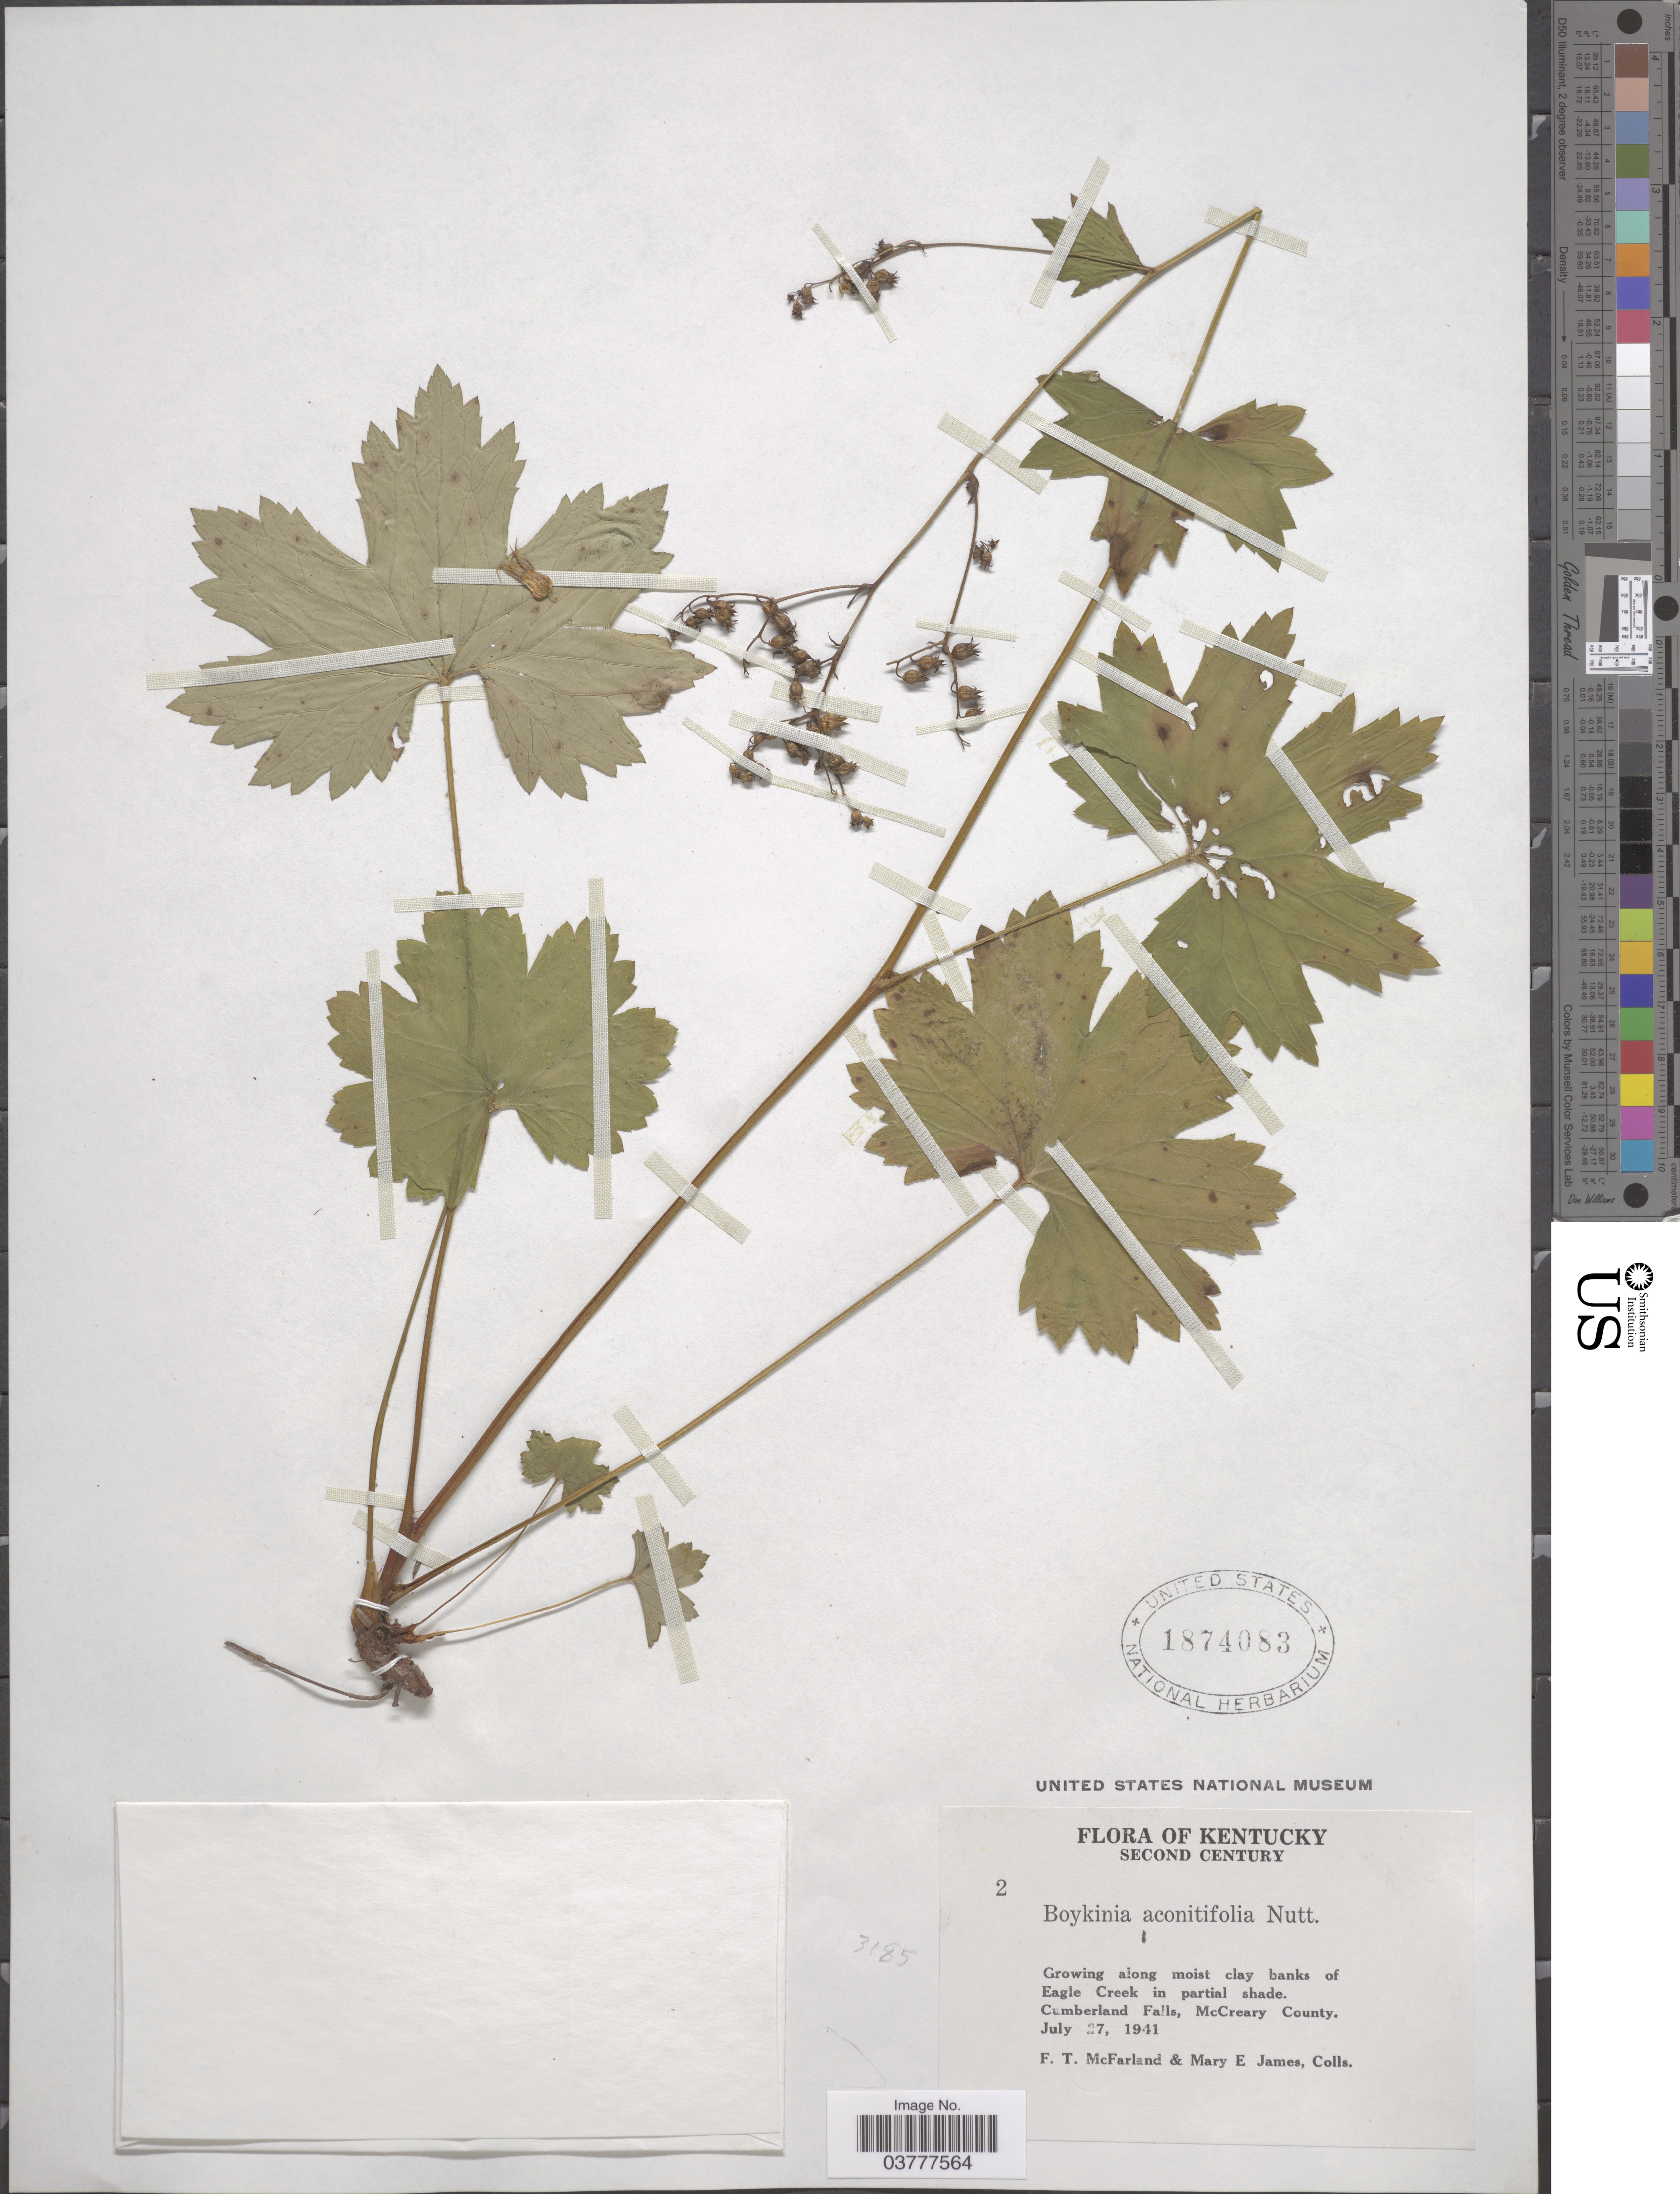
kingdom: Plantae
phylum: Tracheophyta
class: Magnoliopsida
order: Saxifragales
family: Saxifragaceae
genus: Boykinia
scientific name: Boykinia aconitifolia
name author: Nutt.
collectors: F. McFarland & M. James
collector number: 2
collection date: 1941-07-27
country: United States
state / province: Kentucky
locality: Growing along moist clay banks of Eagle Creek in partial shade. Cumberland Falls, McCreary County.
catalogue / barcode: US 1874083